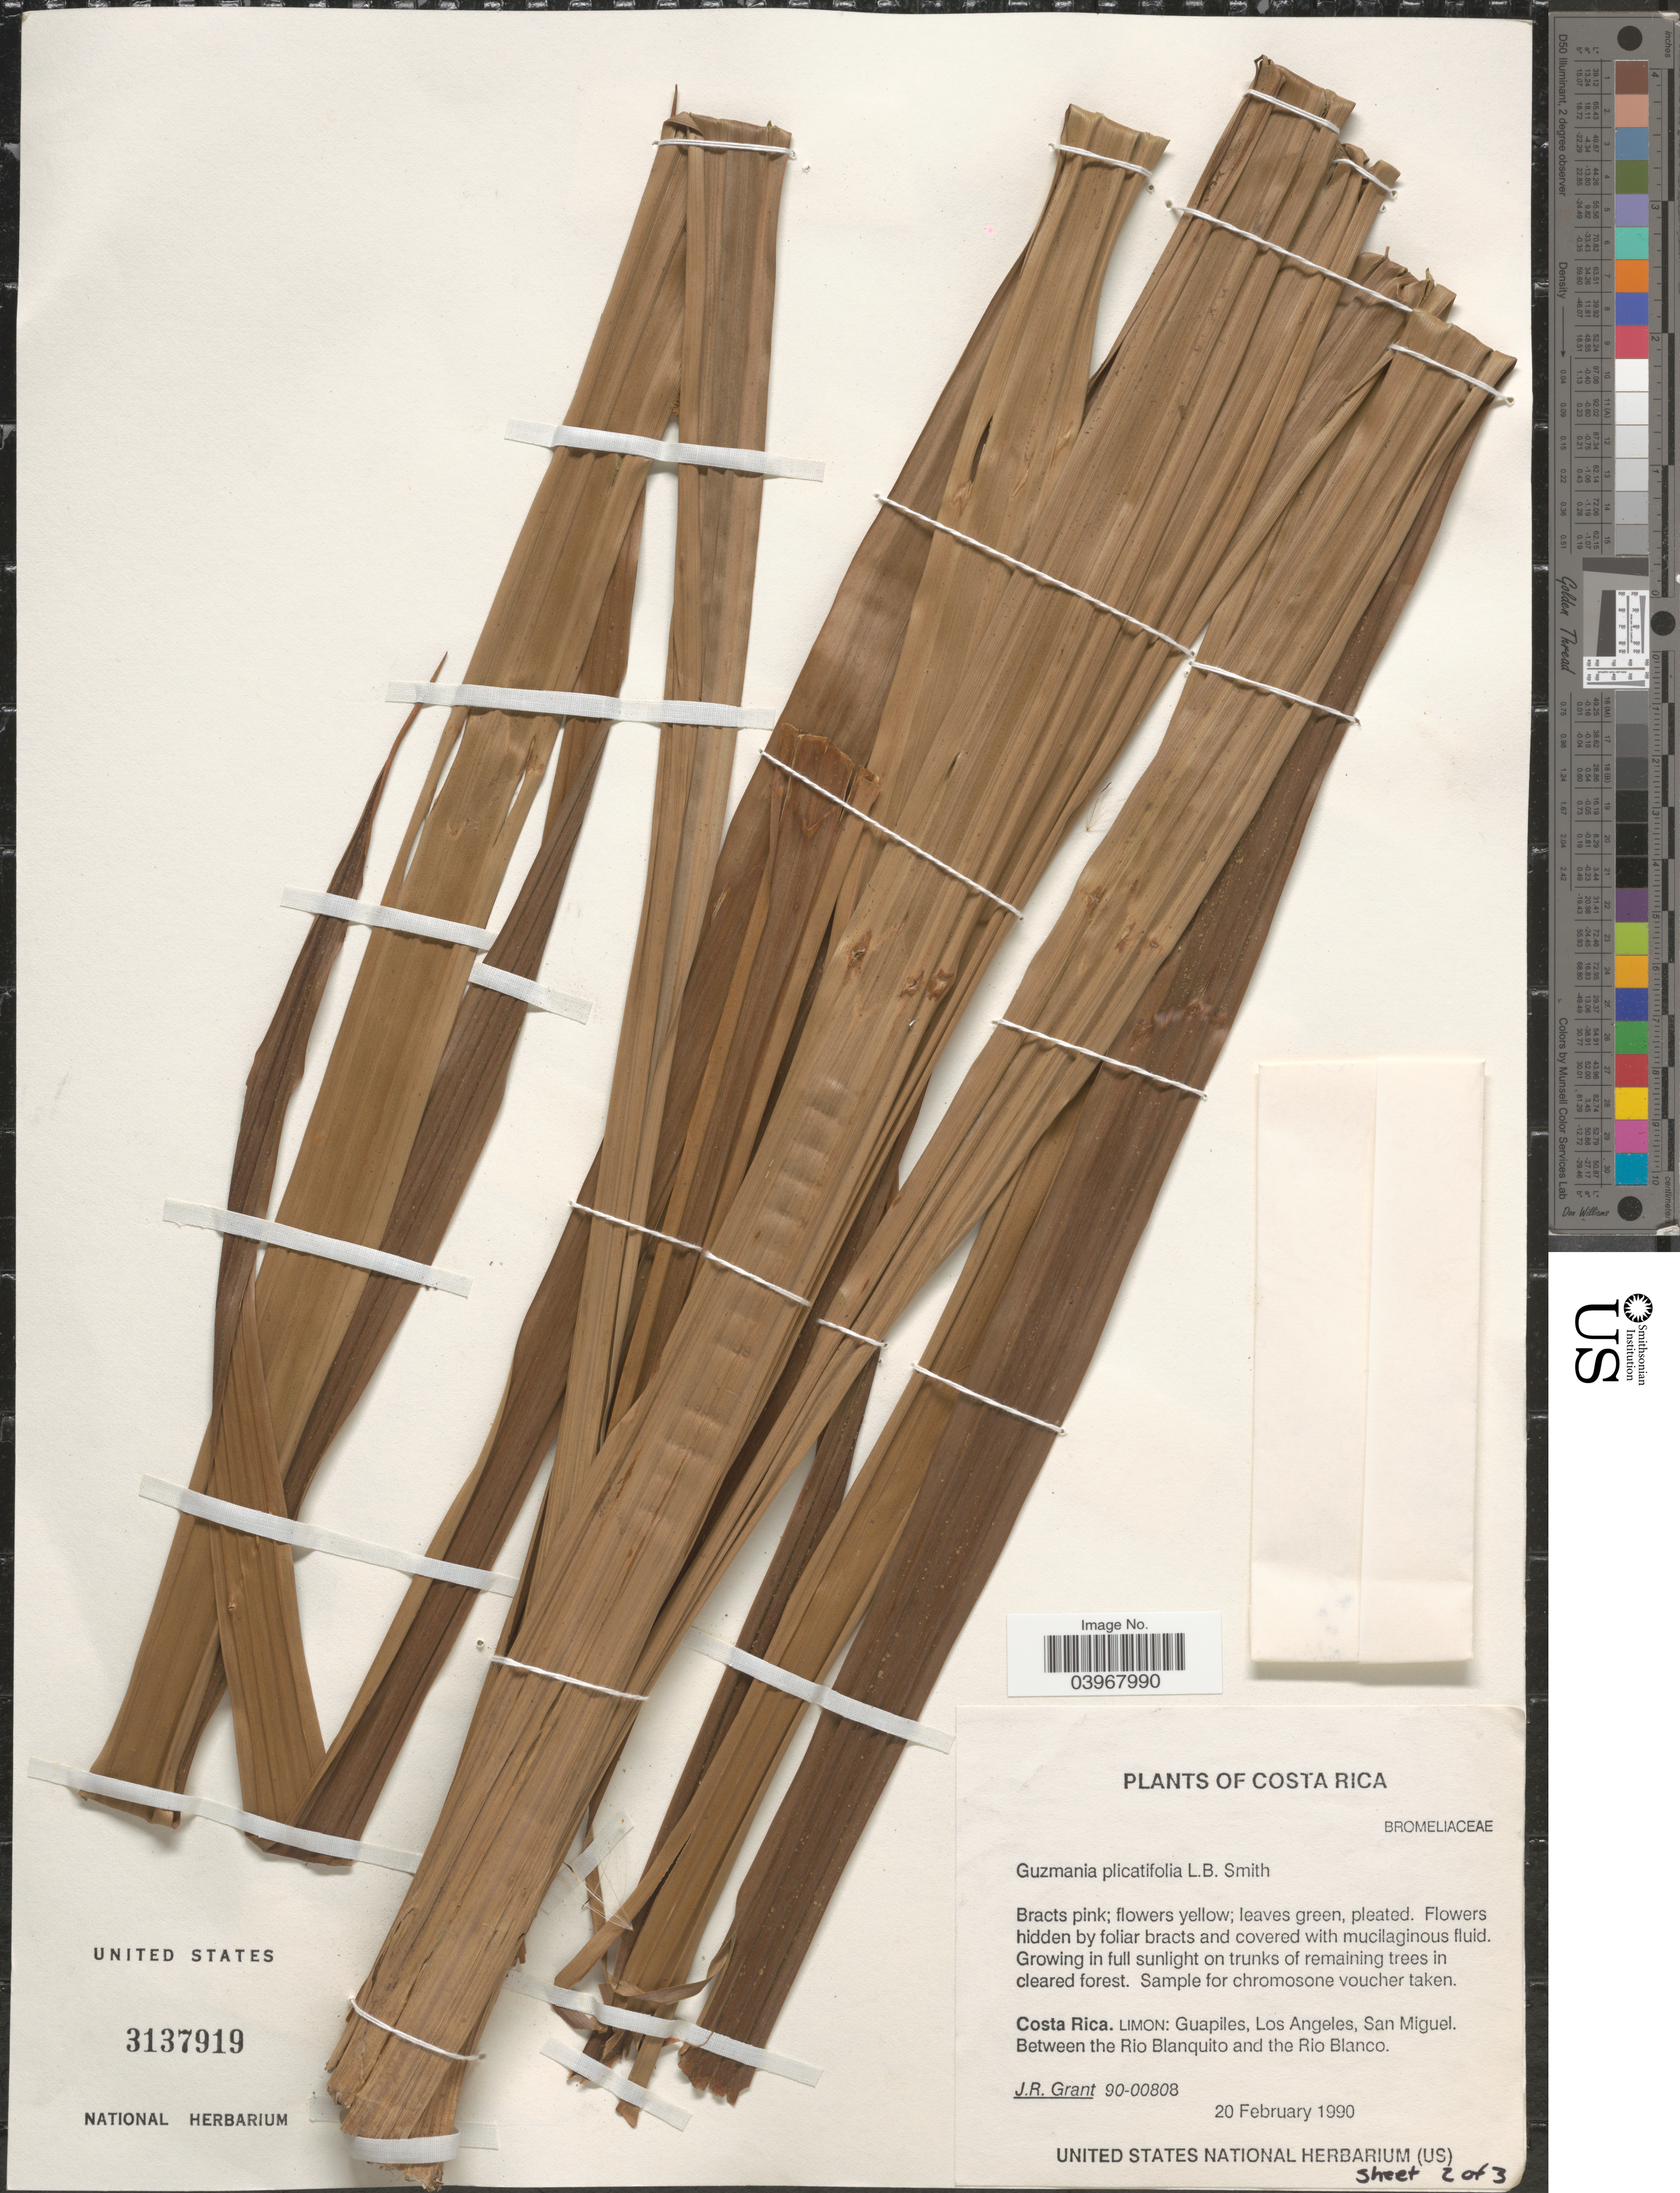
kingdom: Plantae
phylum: Tracheophyta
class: Liliopsida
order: Poales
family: Bromeliaceae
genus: Guzmania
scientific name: Guzmania plicatifolia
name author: L.B. Sm.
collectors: J. Grant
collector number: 90-00808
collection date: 1990-02-20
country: Costa Rica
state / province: Limón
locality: Guapiles, Los Angeles, San Miguel. Between the Rio Blanquito and the Rio Blanco.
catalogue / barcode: US 3137919